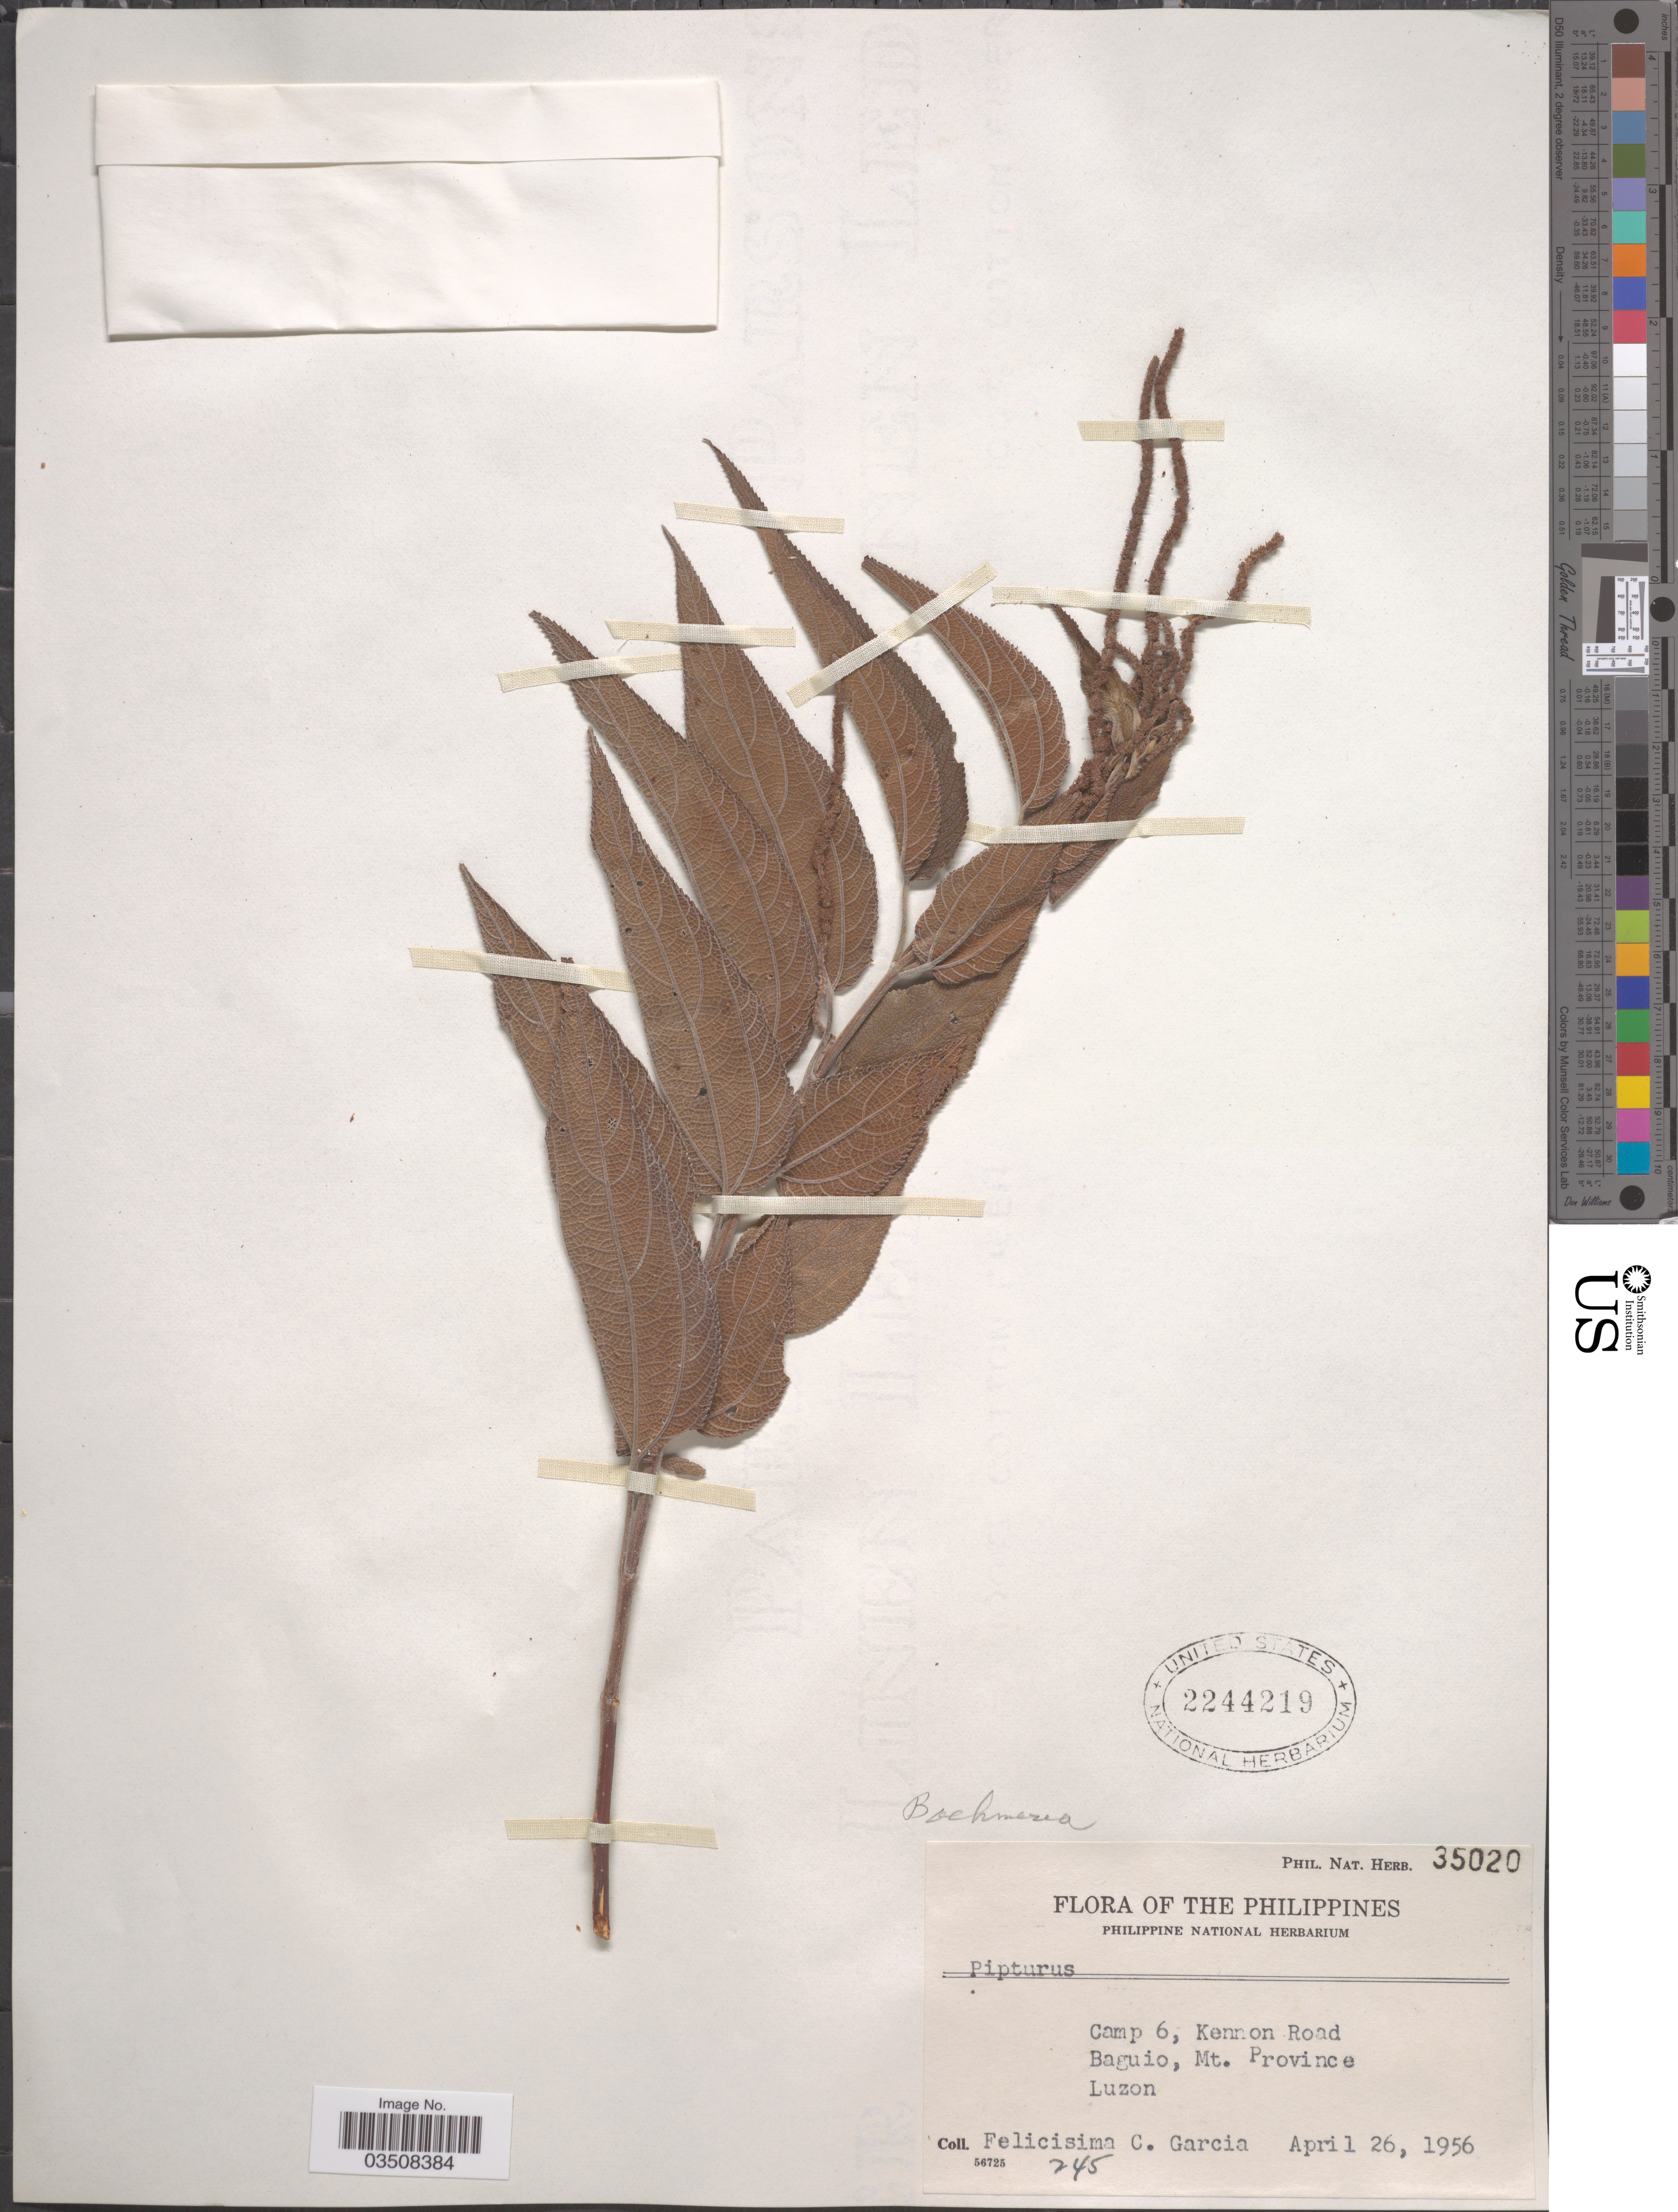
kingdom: Plantae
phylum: Tracheophyta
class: Magnoliopsida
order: Rosales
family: Urticaceae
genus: Boehmeria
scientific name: Boehmeria multiflora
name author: C.B. Rob.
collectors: F. C. Garcia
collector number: Phil. Nat. Herb 35020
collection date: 1956-04-26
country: Philippines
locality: Camp 6, Kennon Road. Baguio, Mt. Province Luzon.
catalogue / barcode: US 2244219